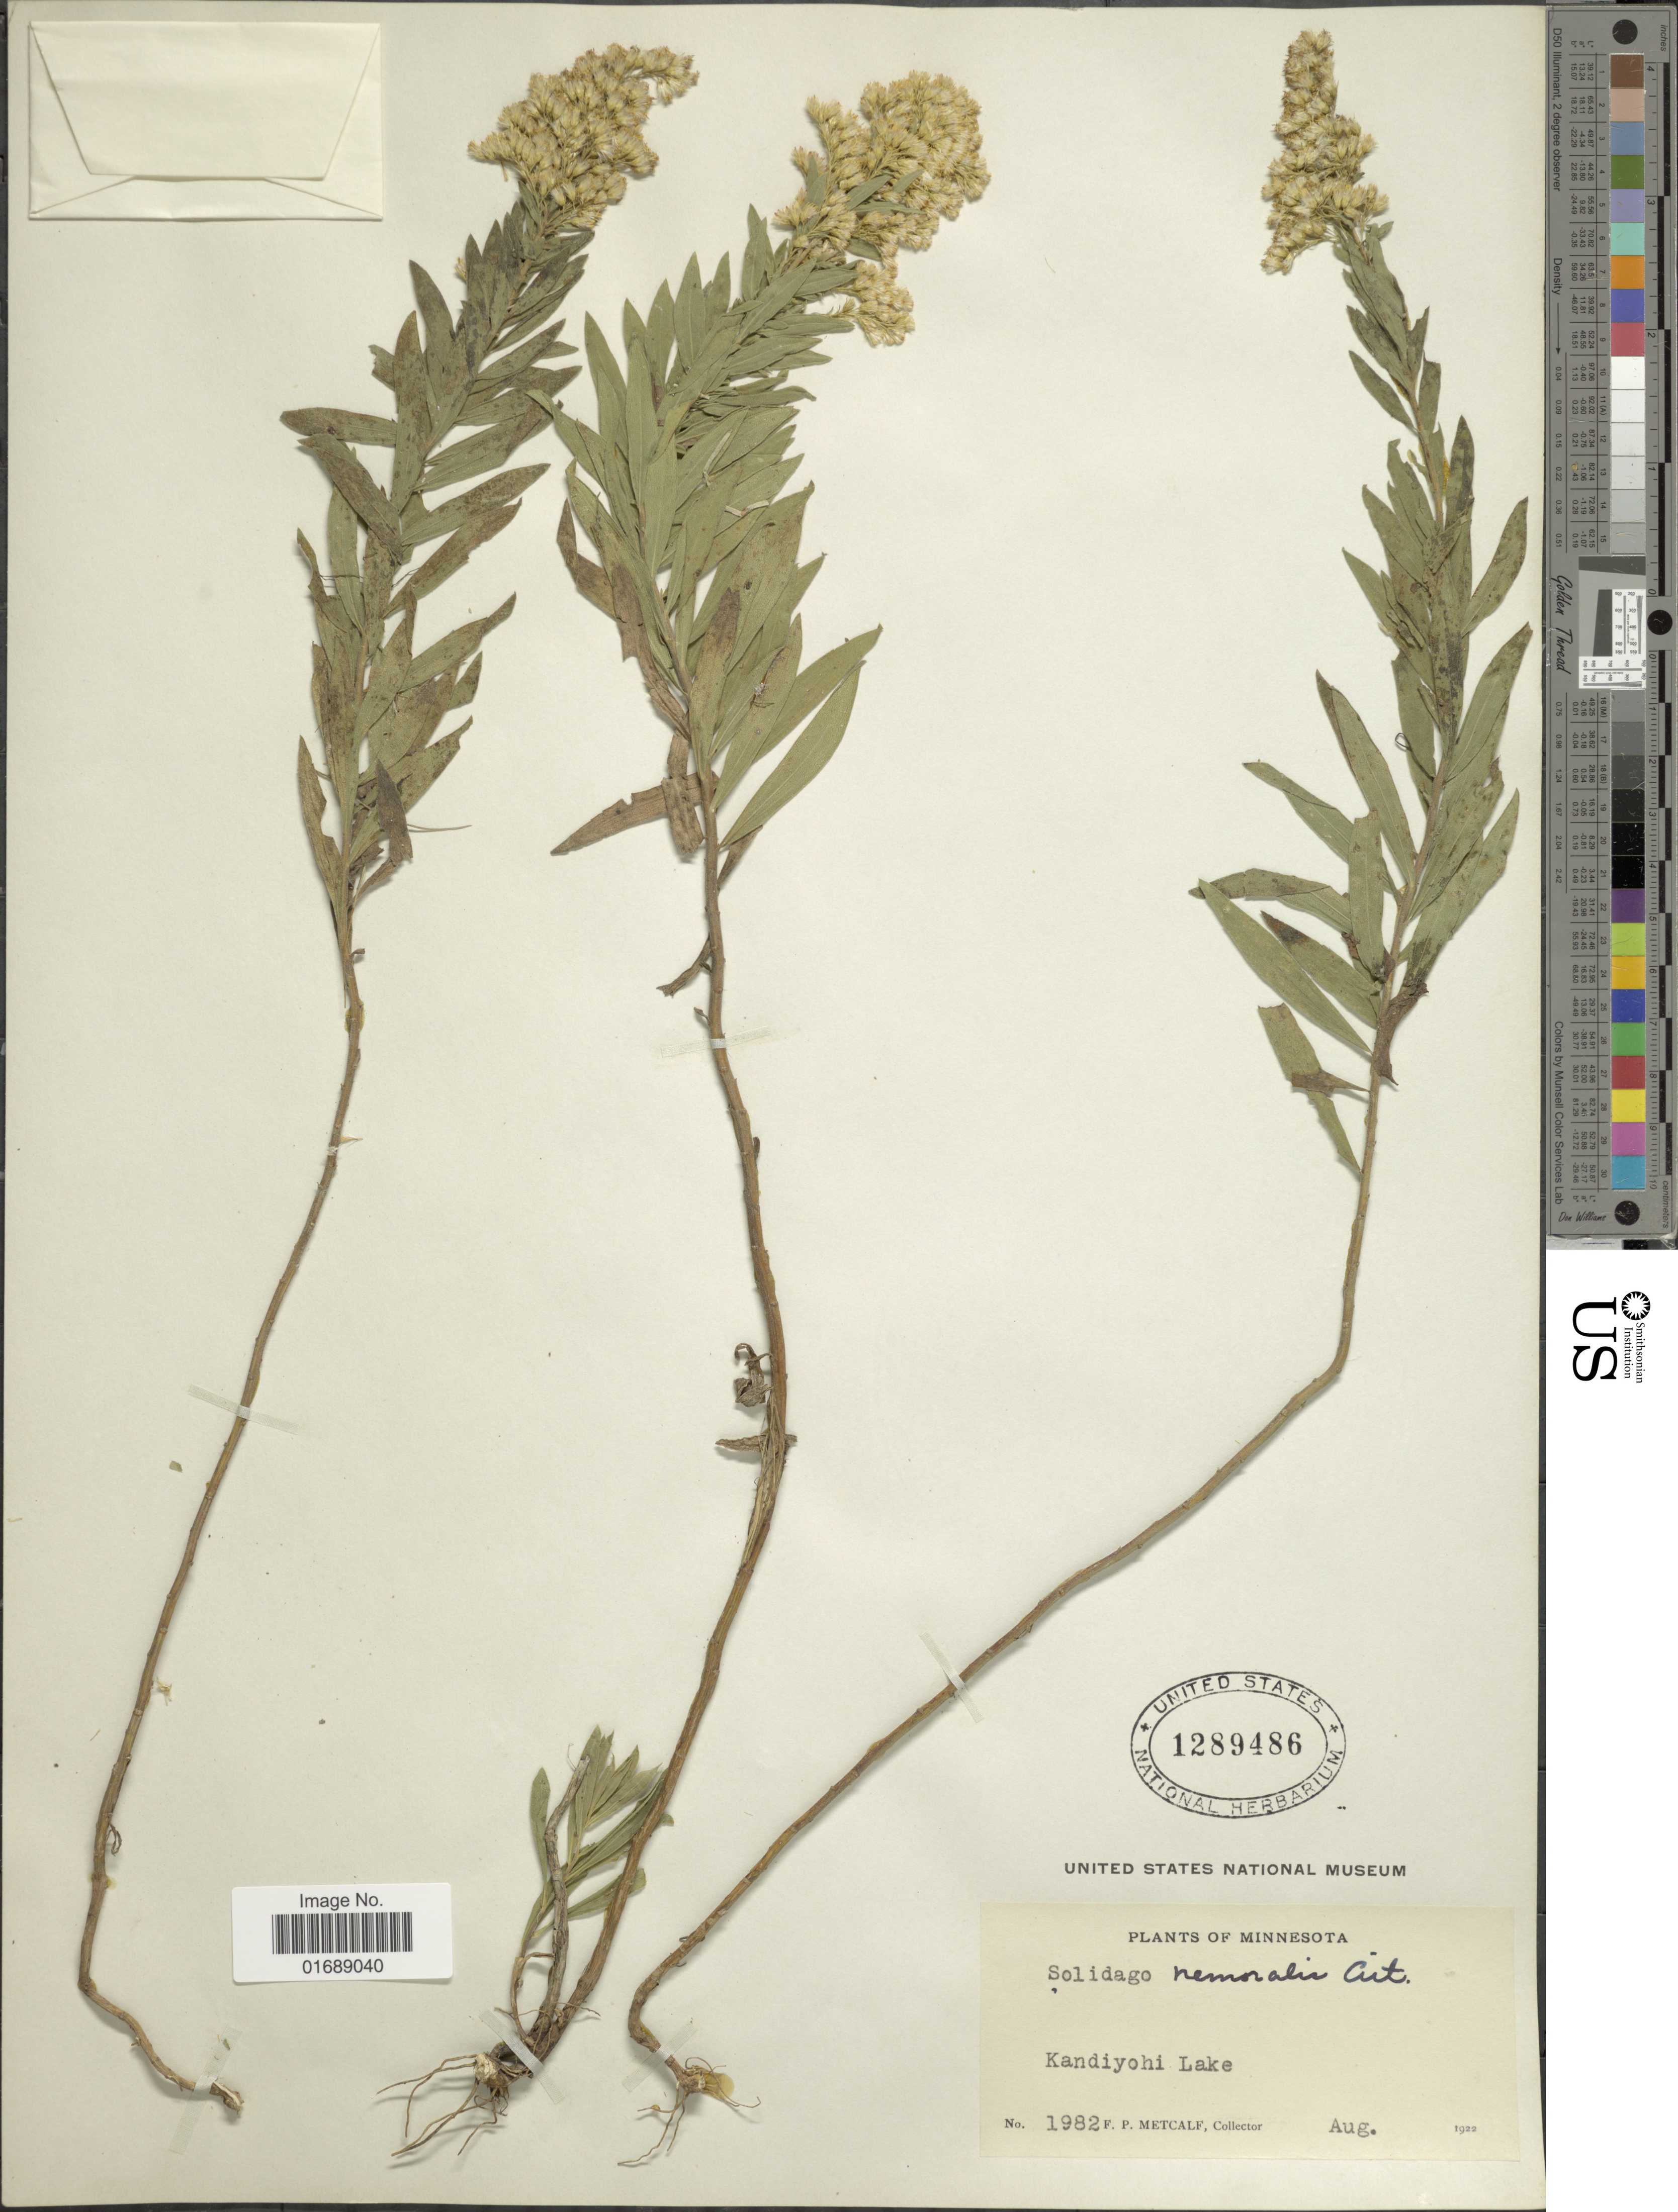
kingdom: Plantae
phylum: Tracheophyta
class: Magnoliopsida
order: Asterales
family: Asteraceae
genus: Solidago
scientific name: Solidago nemoralis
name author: Aiton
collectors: F. Metcalf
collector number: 1982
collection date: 1922-08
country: United States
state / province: Minnesota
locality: Kandiyohi Lake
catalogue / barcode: US 1289486